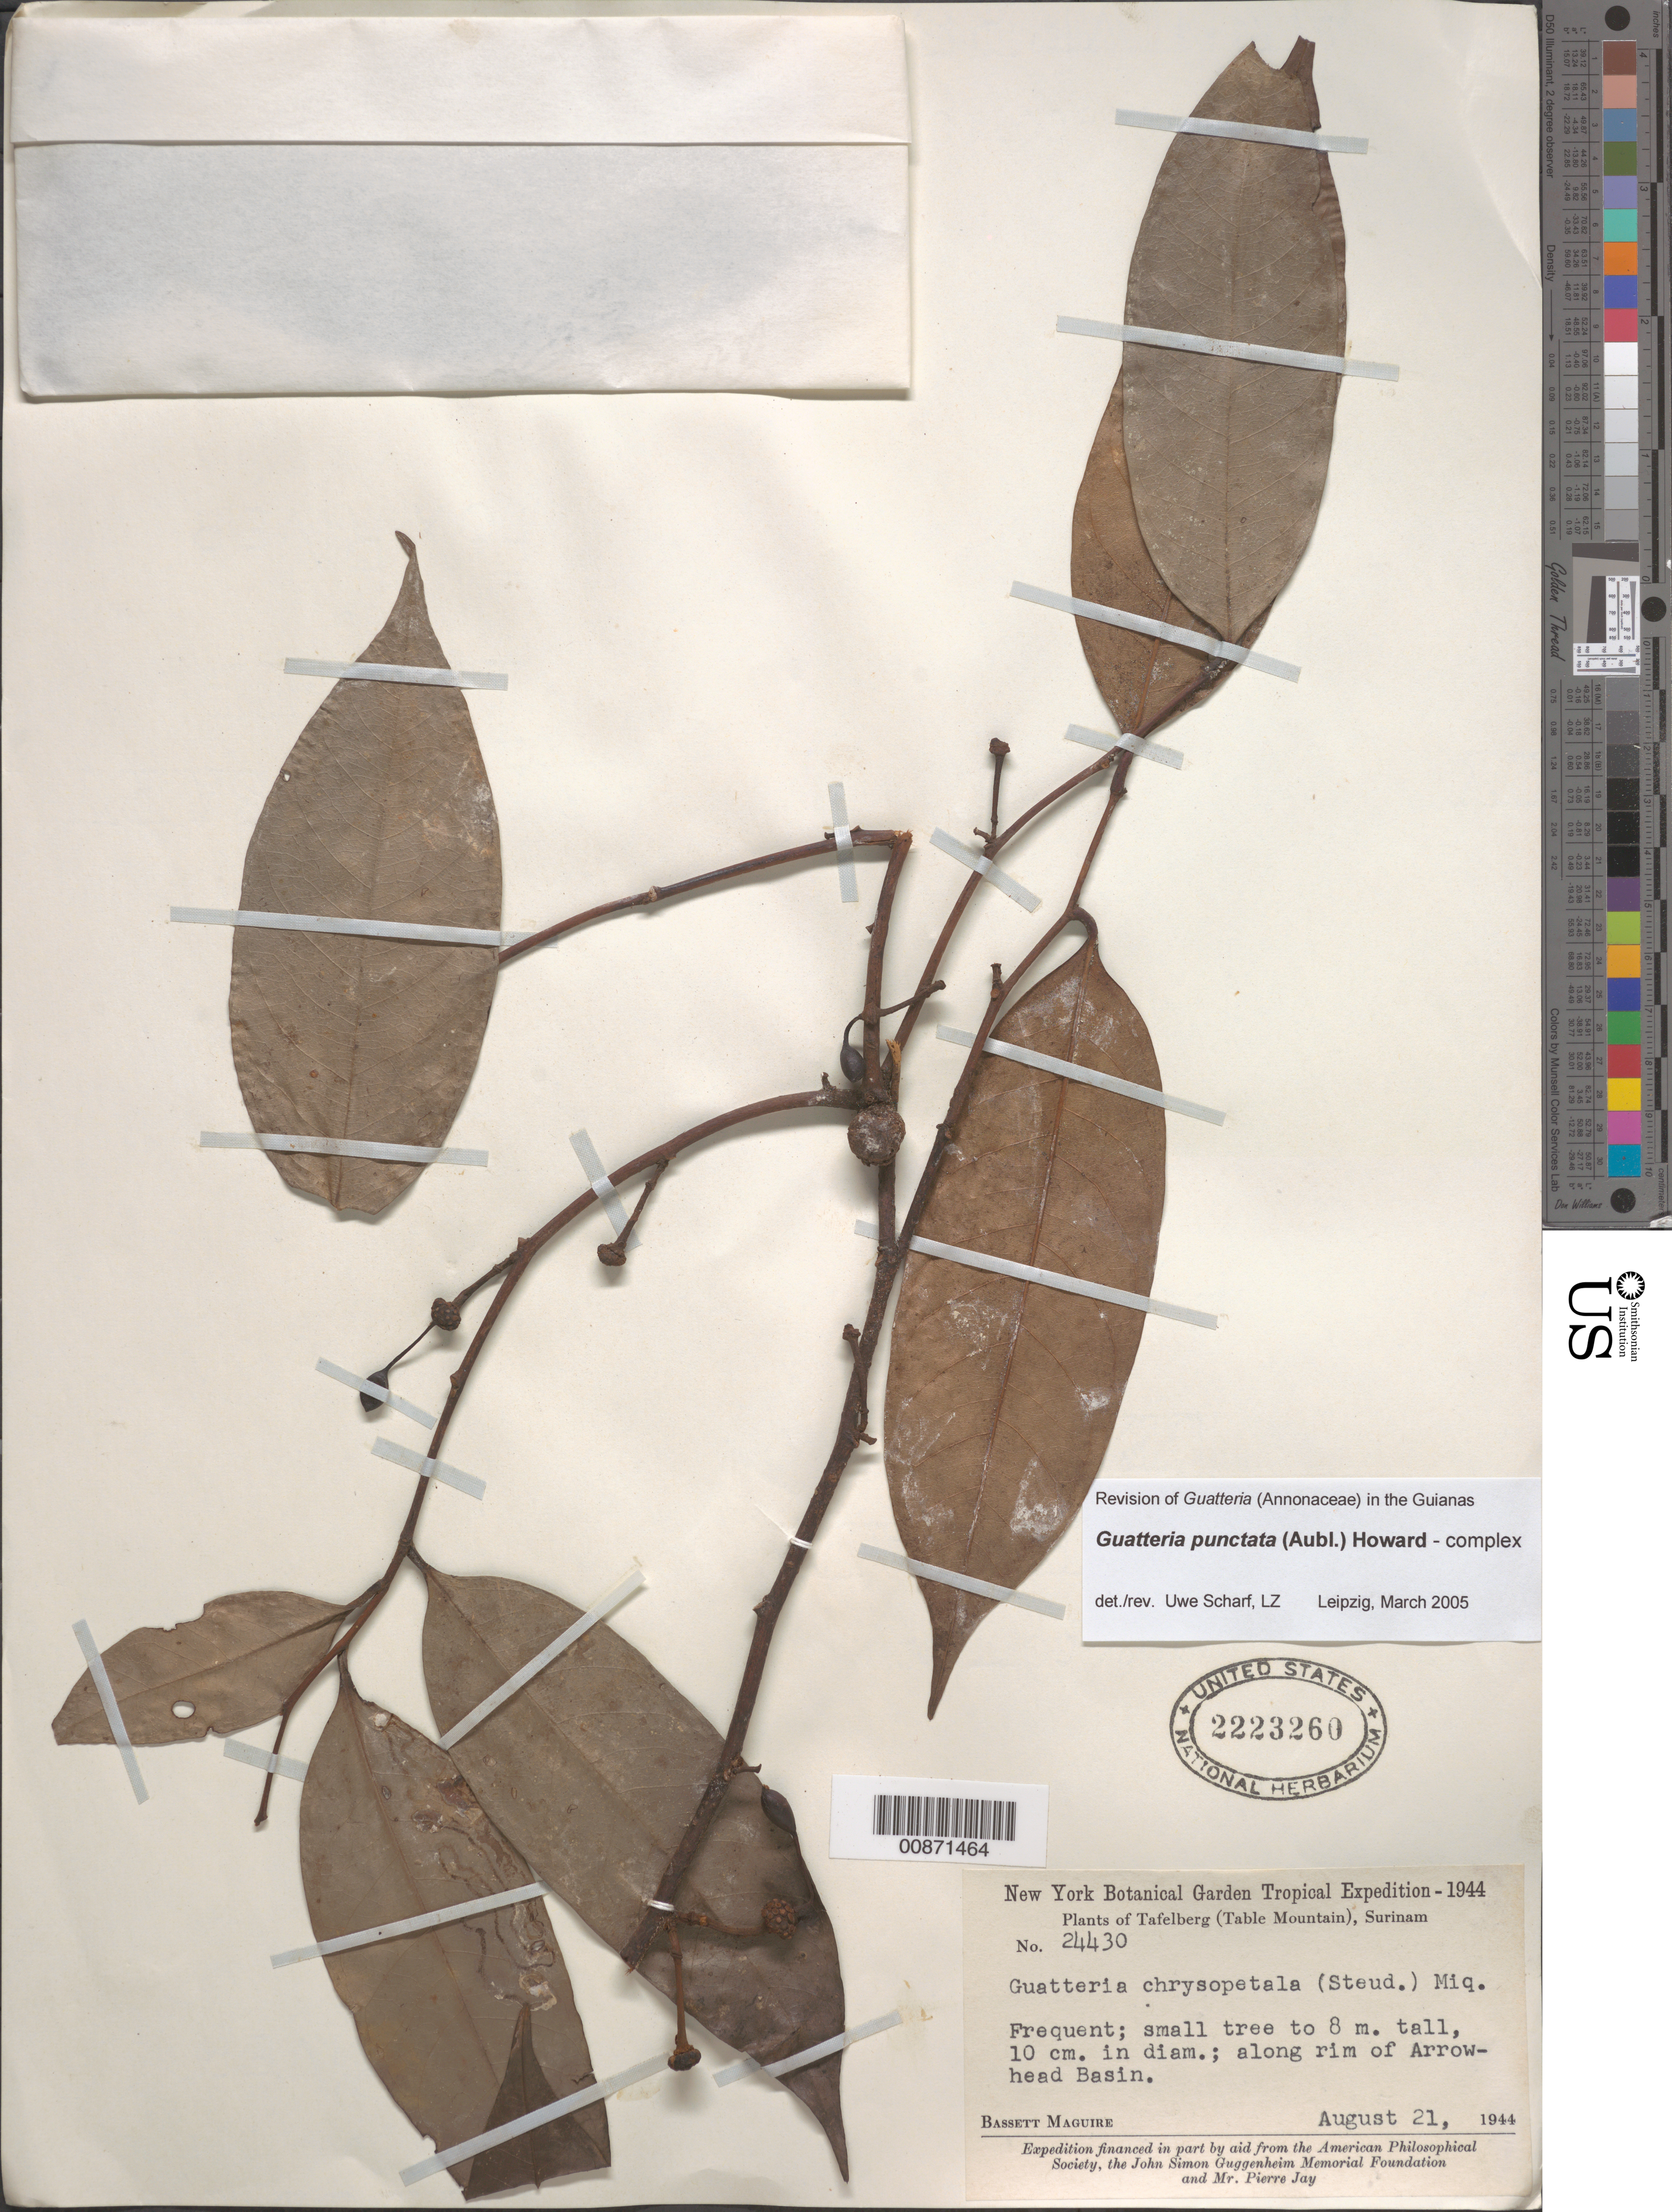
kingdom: Plantae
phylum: Tracheophyta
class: Magnoliopsida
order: Magnoliales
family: Annonaceae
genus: Guatteria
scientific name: Guatteria punctata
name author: (Aubl.) R.A. Howard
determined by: Scharf, U.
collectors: B. Maguire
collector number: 24430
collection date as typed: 21-Aug-44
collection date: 1944-08-21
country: Suriname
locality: Tafelberg (Table Mountain), Arrowhead Basin rim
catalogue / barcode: US 2223260